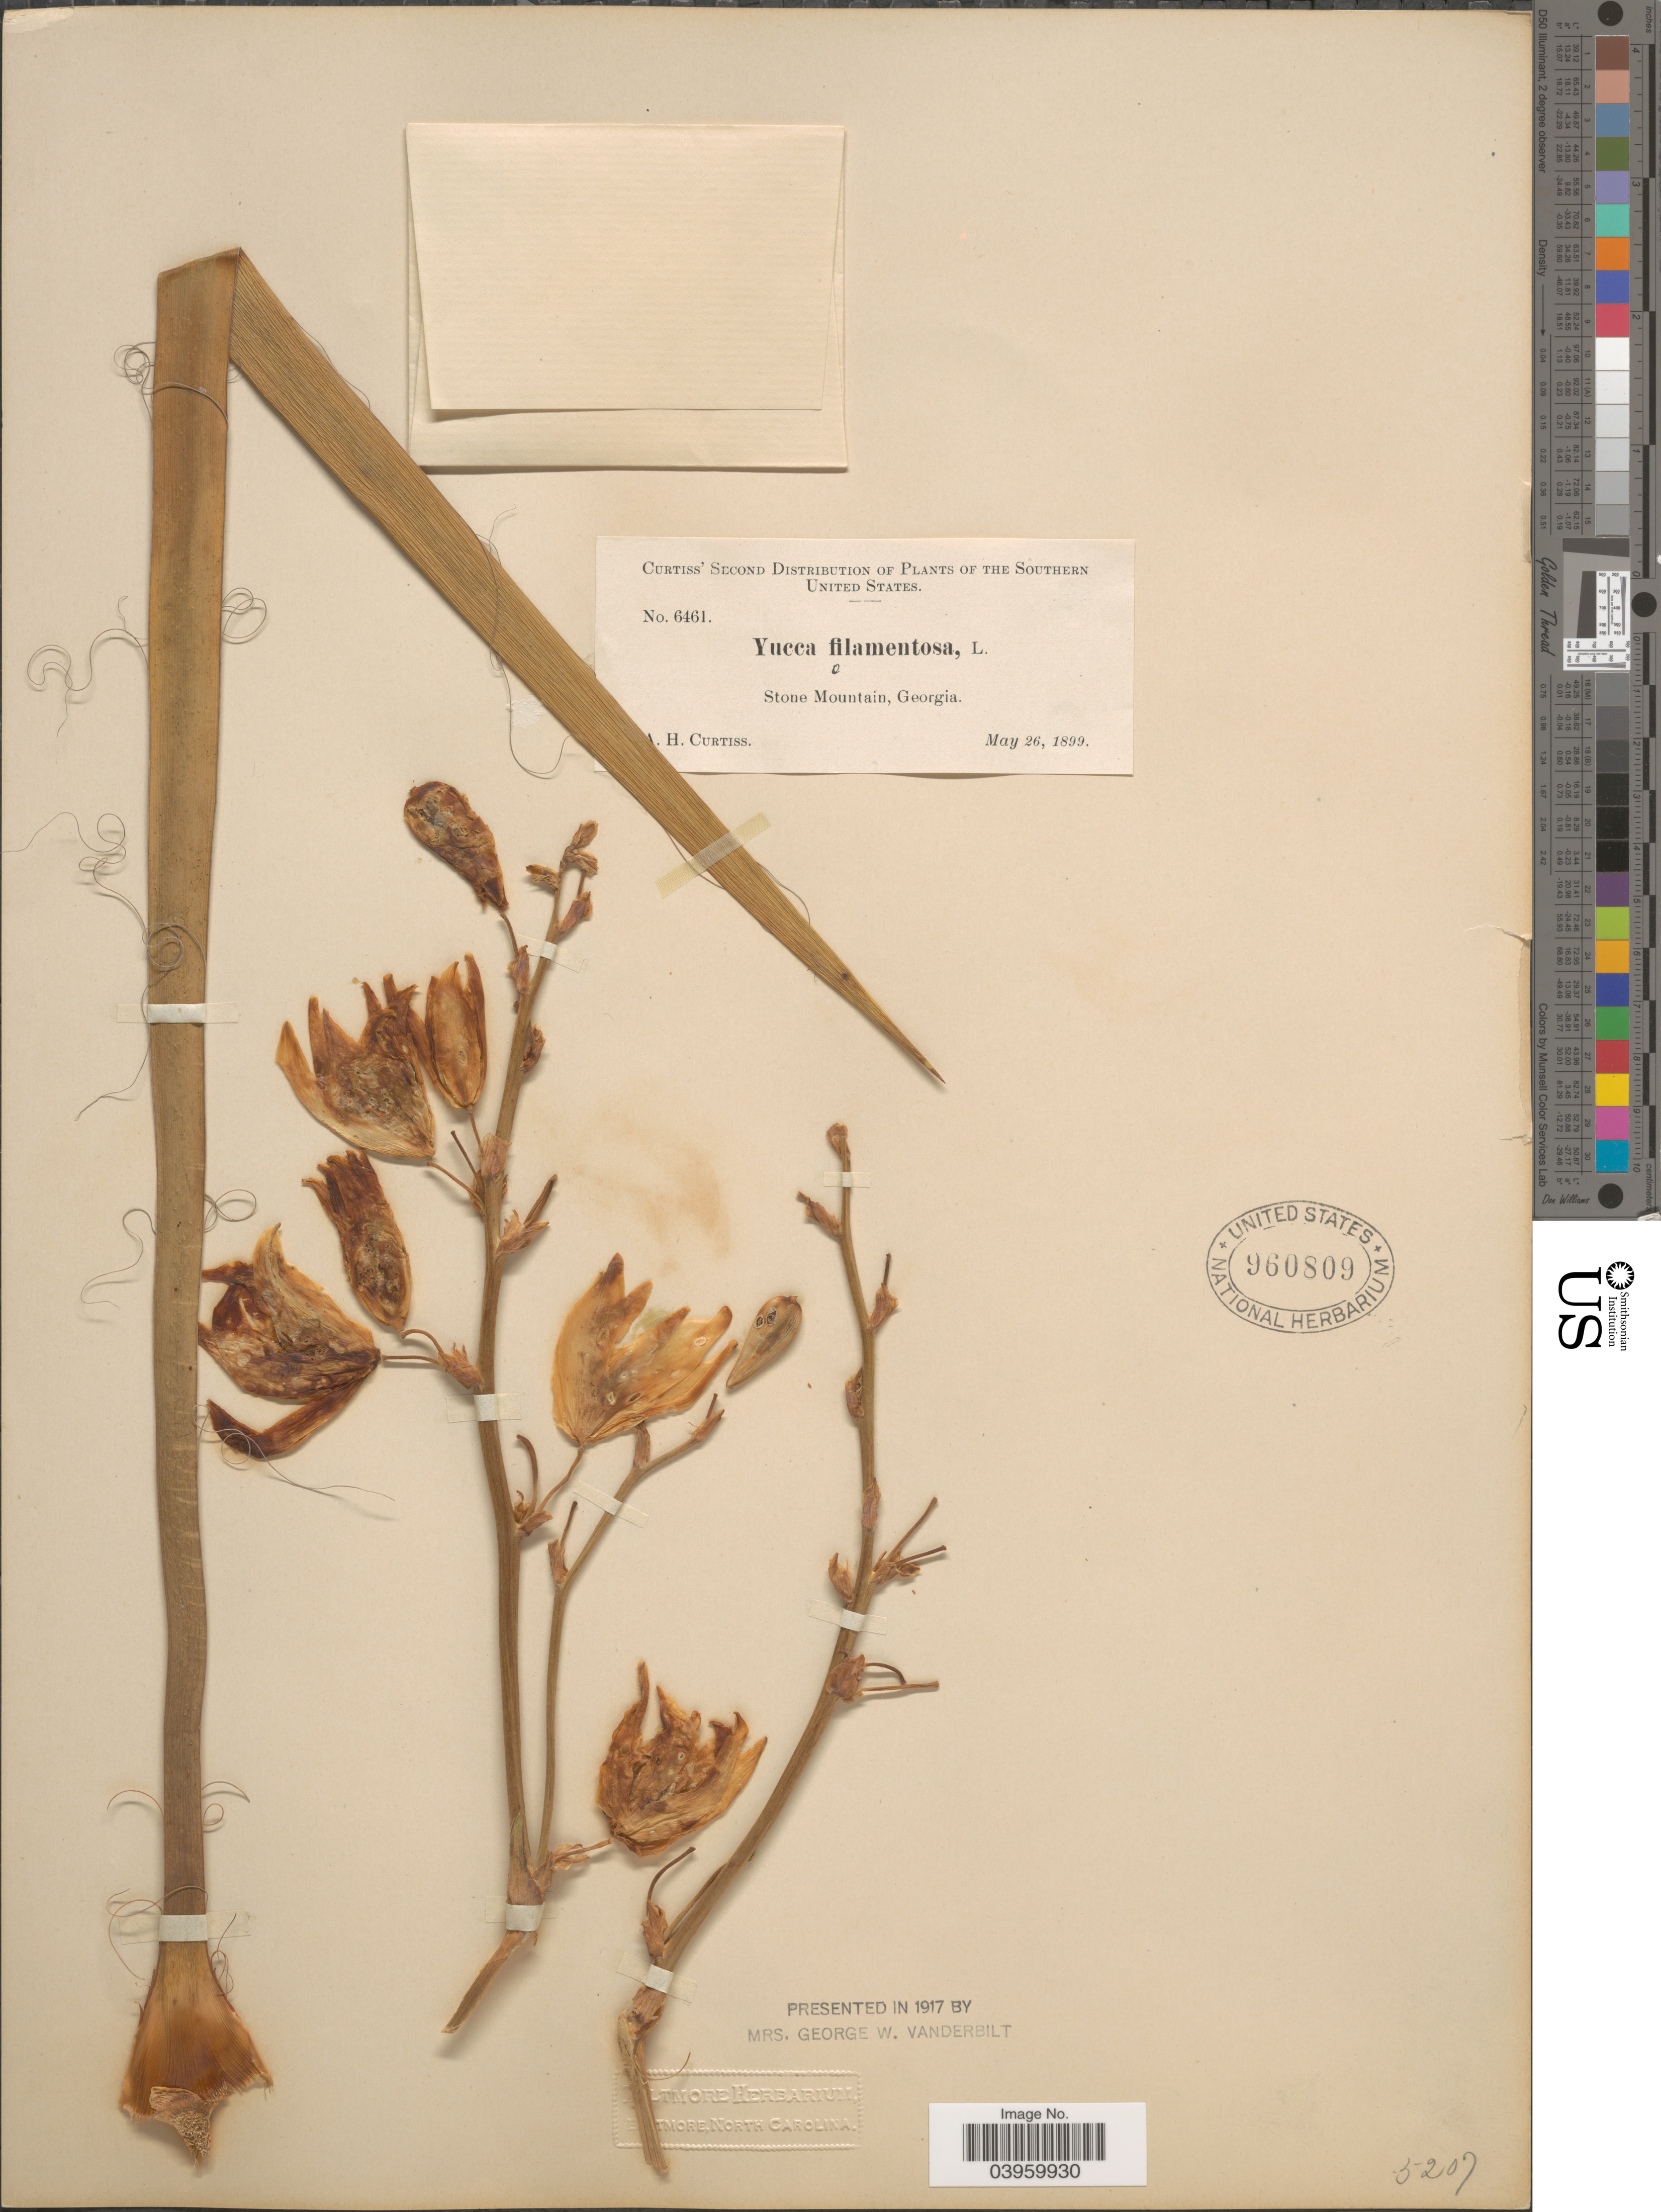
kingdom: Plantae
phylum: Tracheophyta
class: Liliopsida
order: Asparagales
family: Asparagaceae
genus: Yucca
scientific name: Yucca filamentosa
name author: L.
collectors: A. H. Curtiss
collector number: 6461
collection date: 1899-05-26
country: United States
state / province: Georgia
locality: Southern United States. Stone Mountain.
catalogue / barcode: US 960809